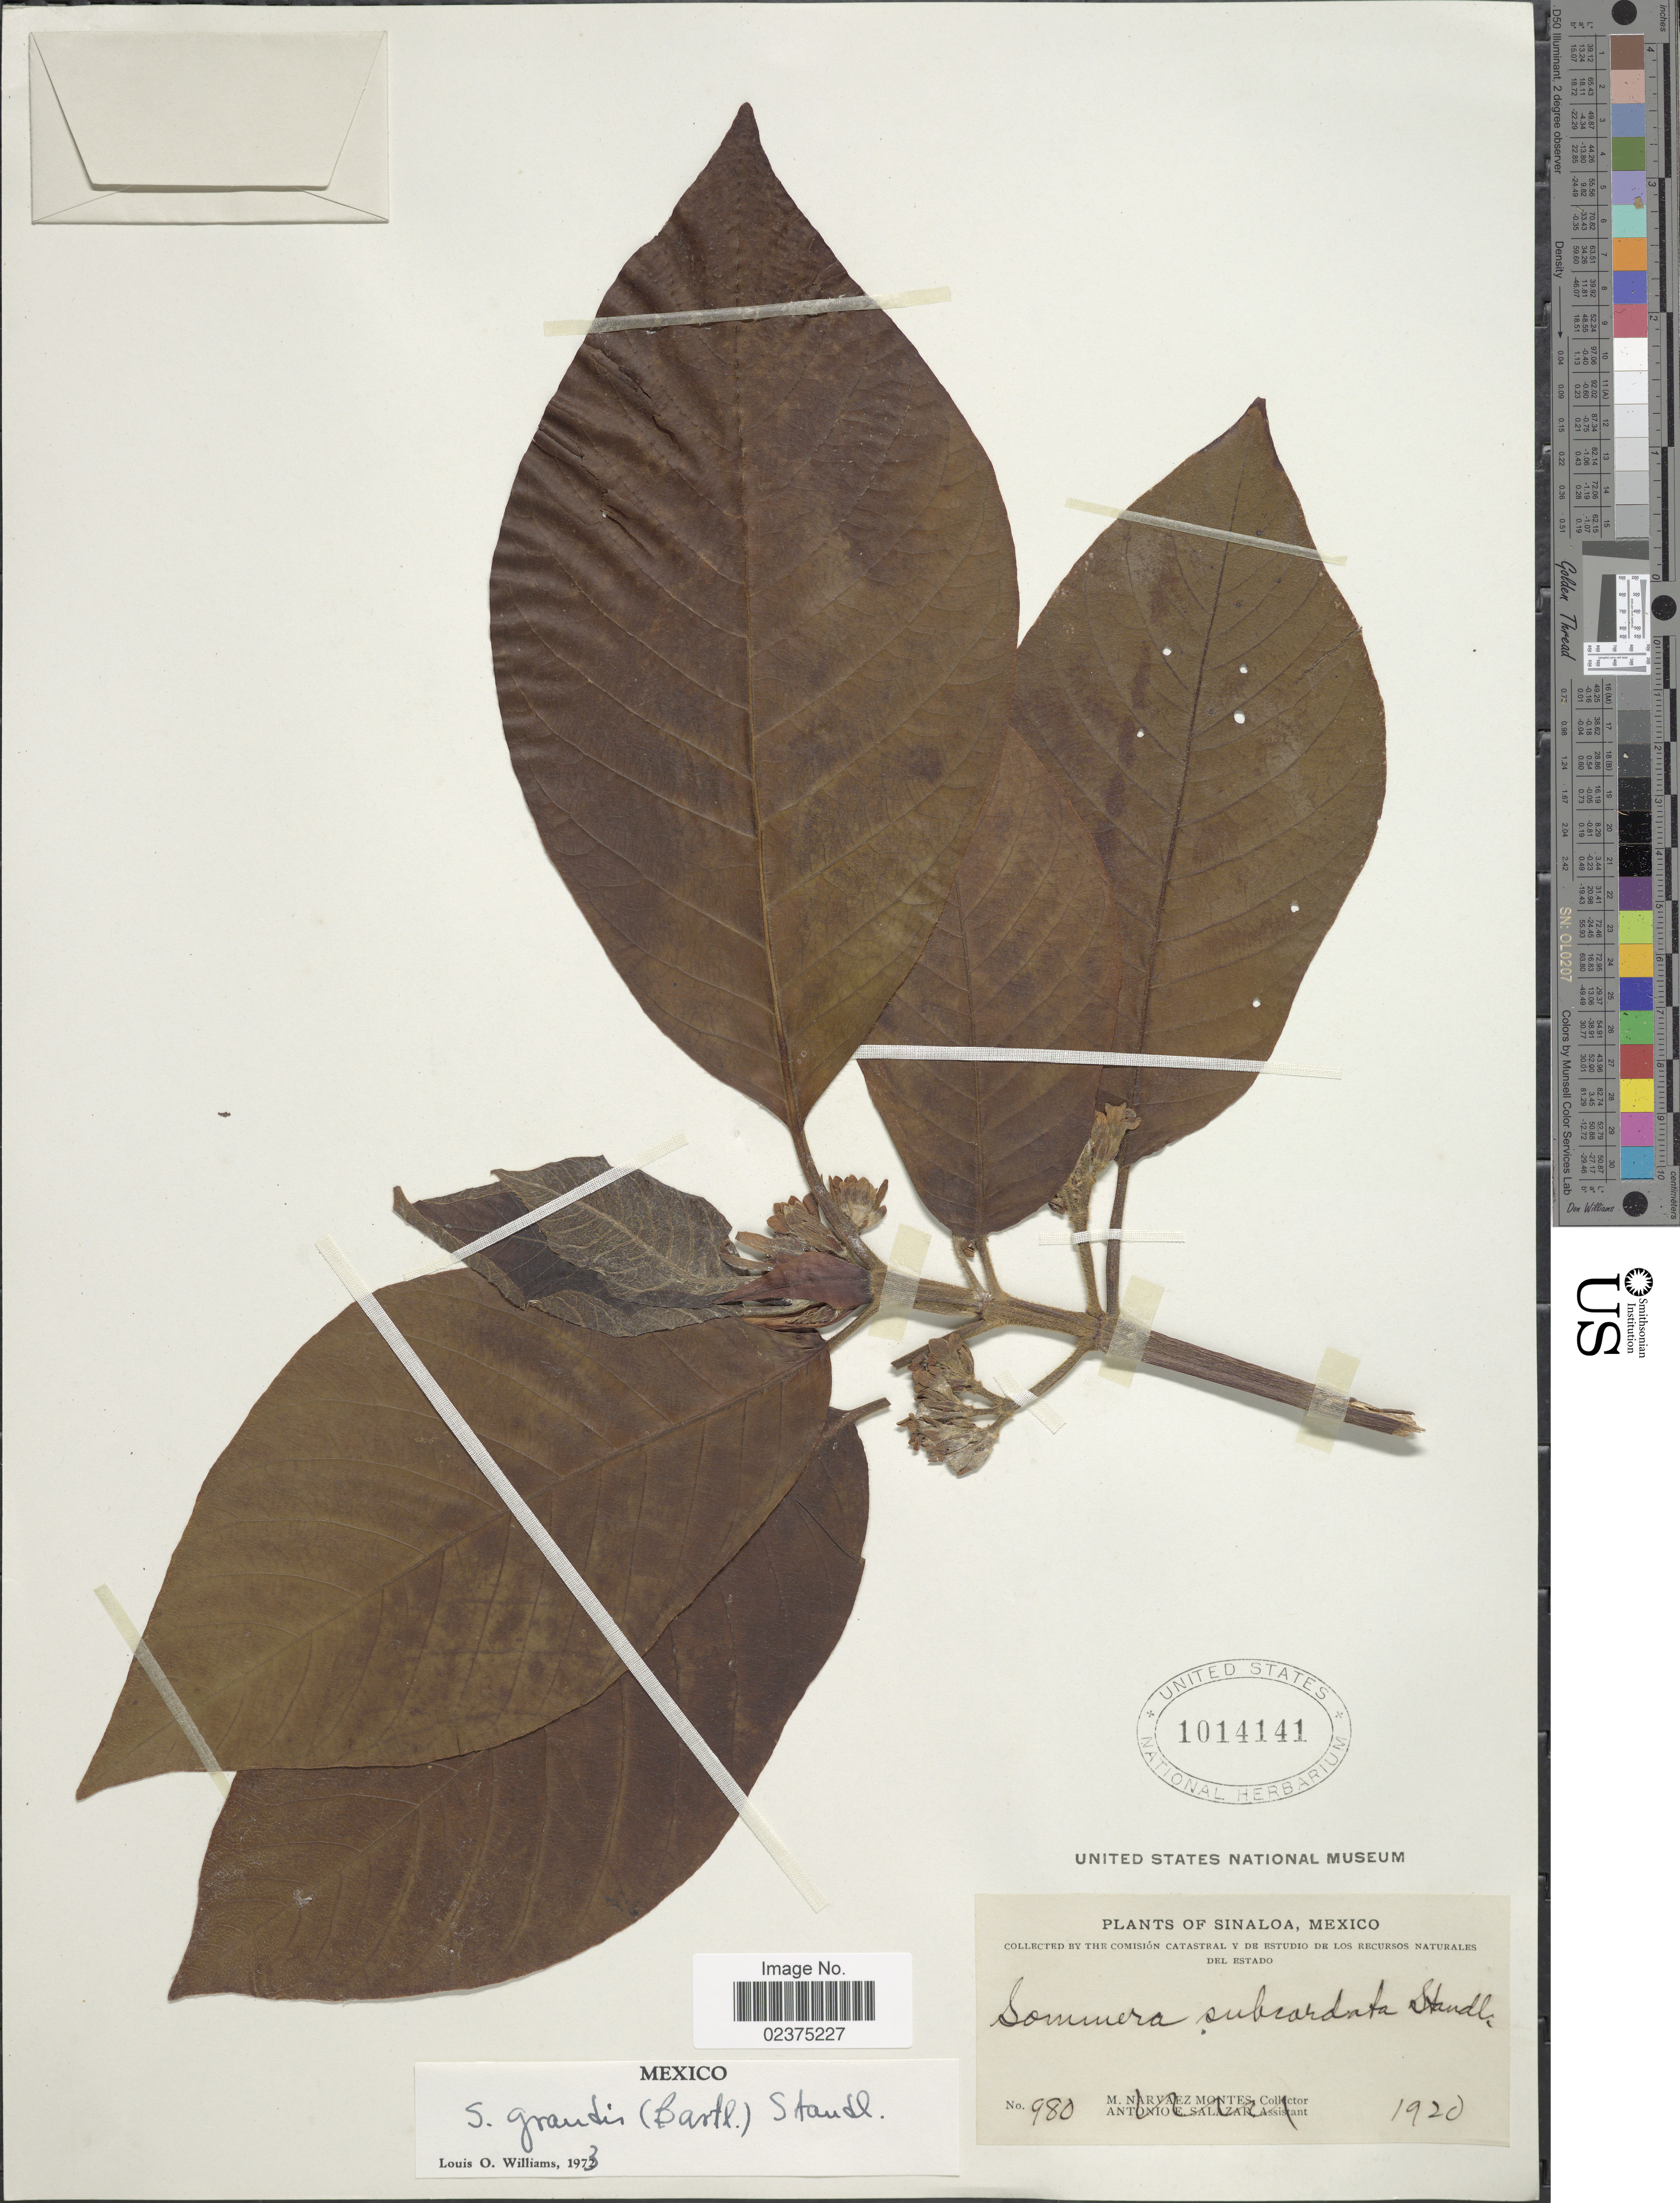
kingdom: Plantae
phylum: Tracheophyta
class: Magnoliopsida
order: Gentianales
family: Rubiaceae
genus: Sommera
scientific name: Sommera grandis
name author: (Bartl. ex DC.) Standl.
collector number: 980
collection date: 1920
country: Mexico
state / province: Sinaloa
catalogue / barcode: US 1014141